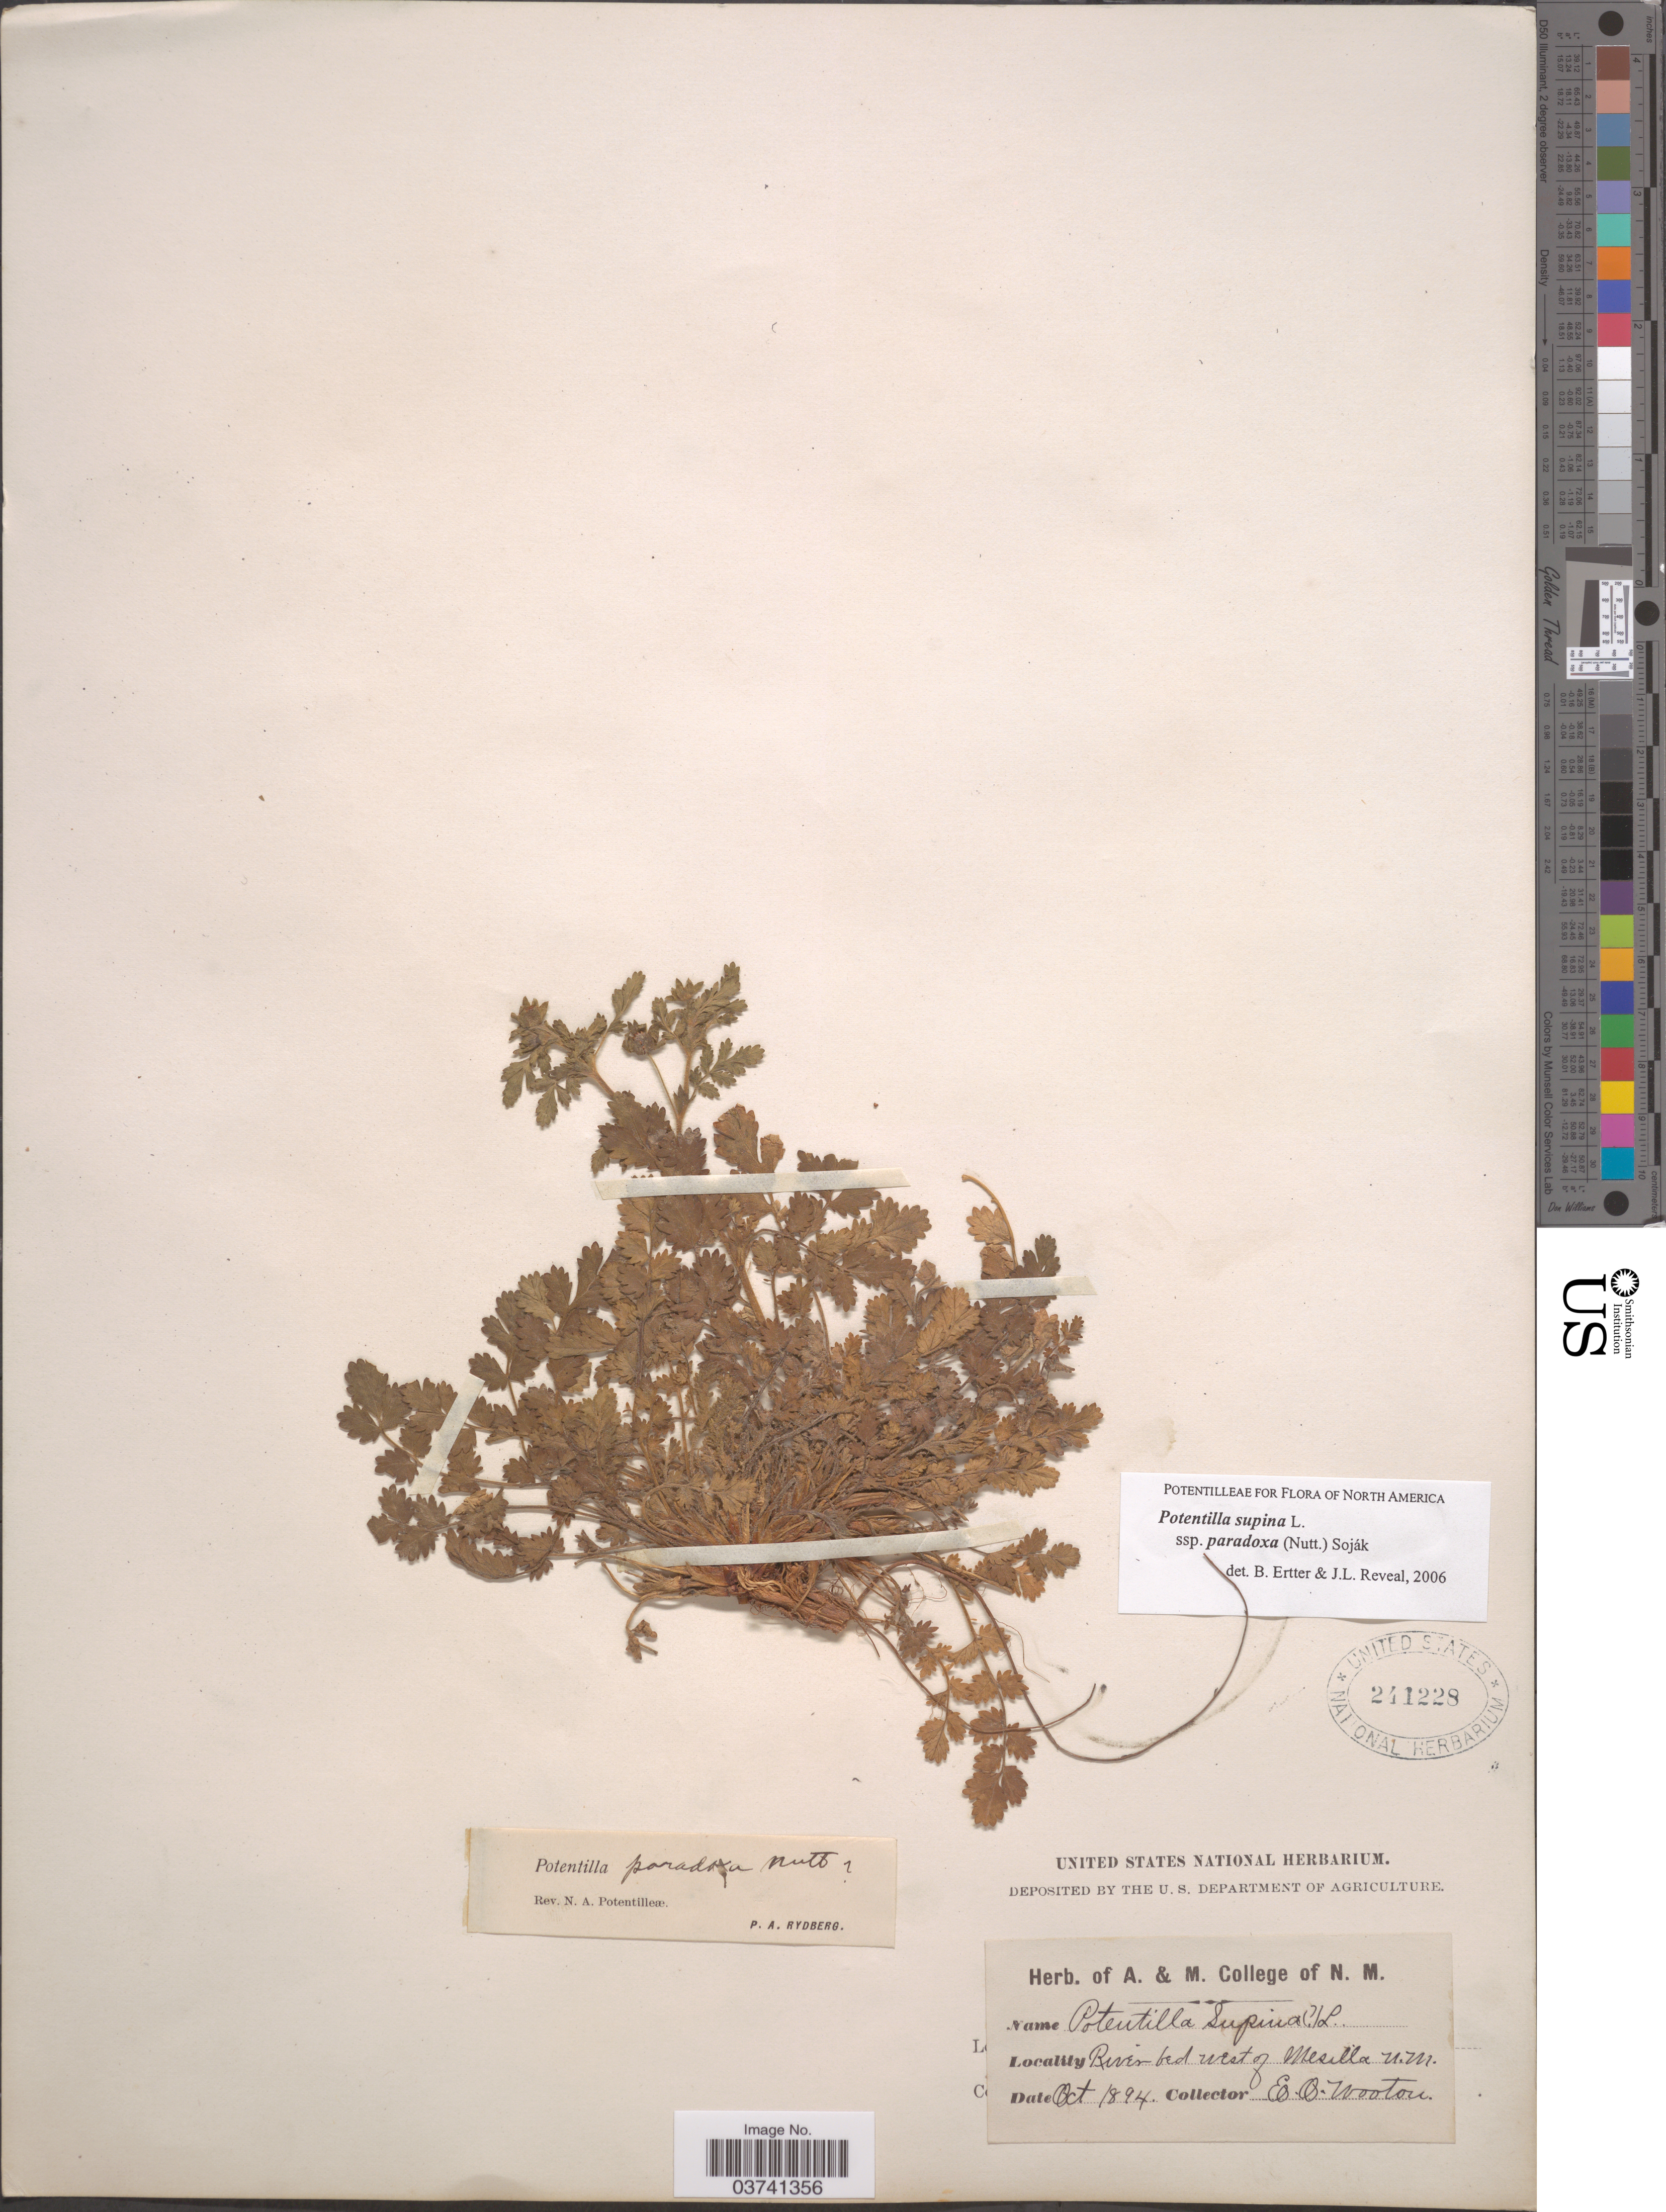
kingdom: Plantae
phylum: Tracheophyta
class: Magnoliopsida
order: Rosales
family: Rosaceae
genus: Potentilla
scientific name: Potentilla supina subsp. paradoxa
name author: (Nutt.) Soják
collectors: E. O. Wooton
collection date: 1894-10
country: United States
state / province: New Mexico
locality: River bed west of Mesilla.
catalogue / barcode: US 241228